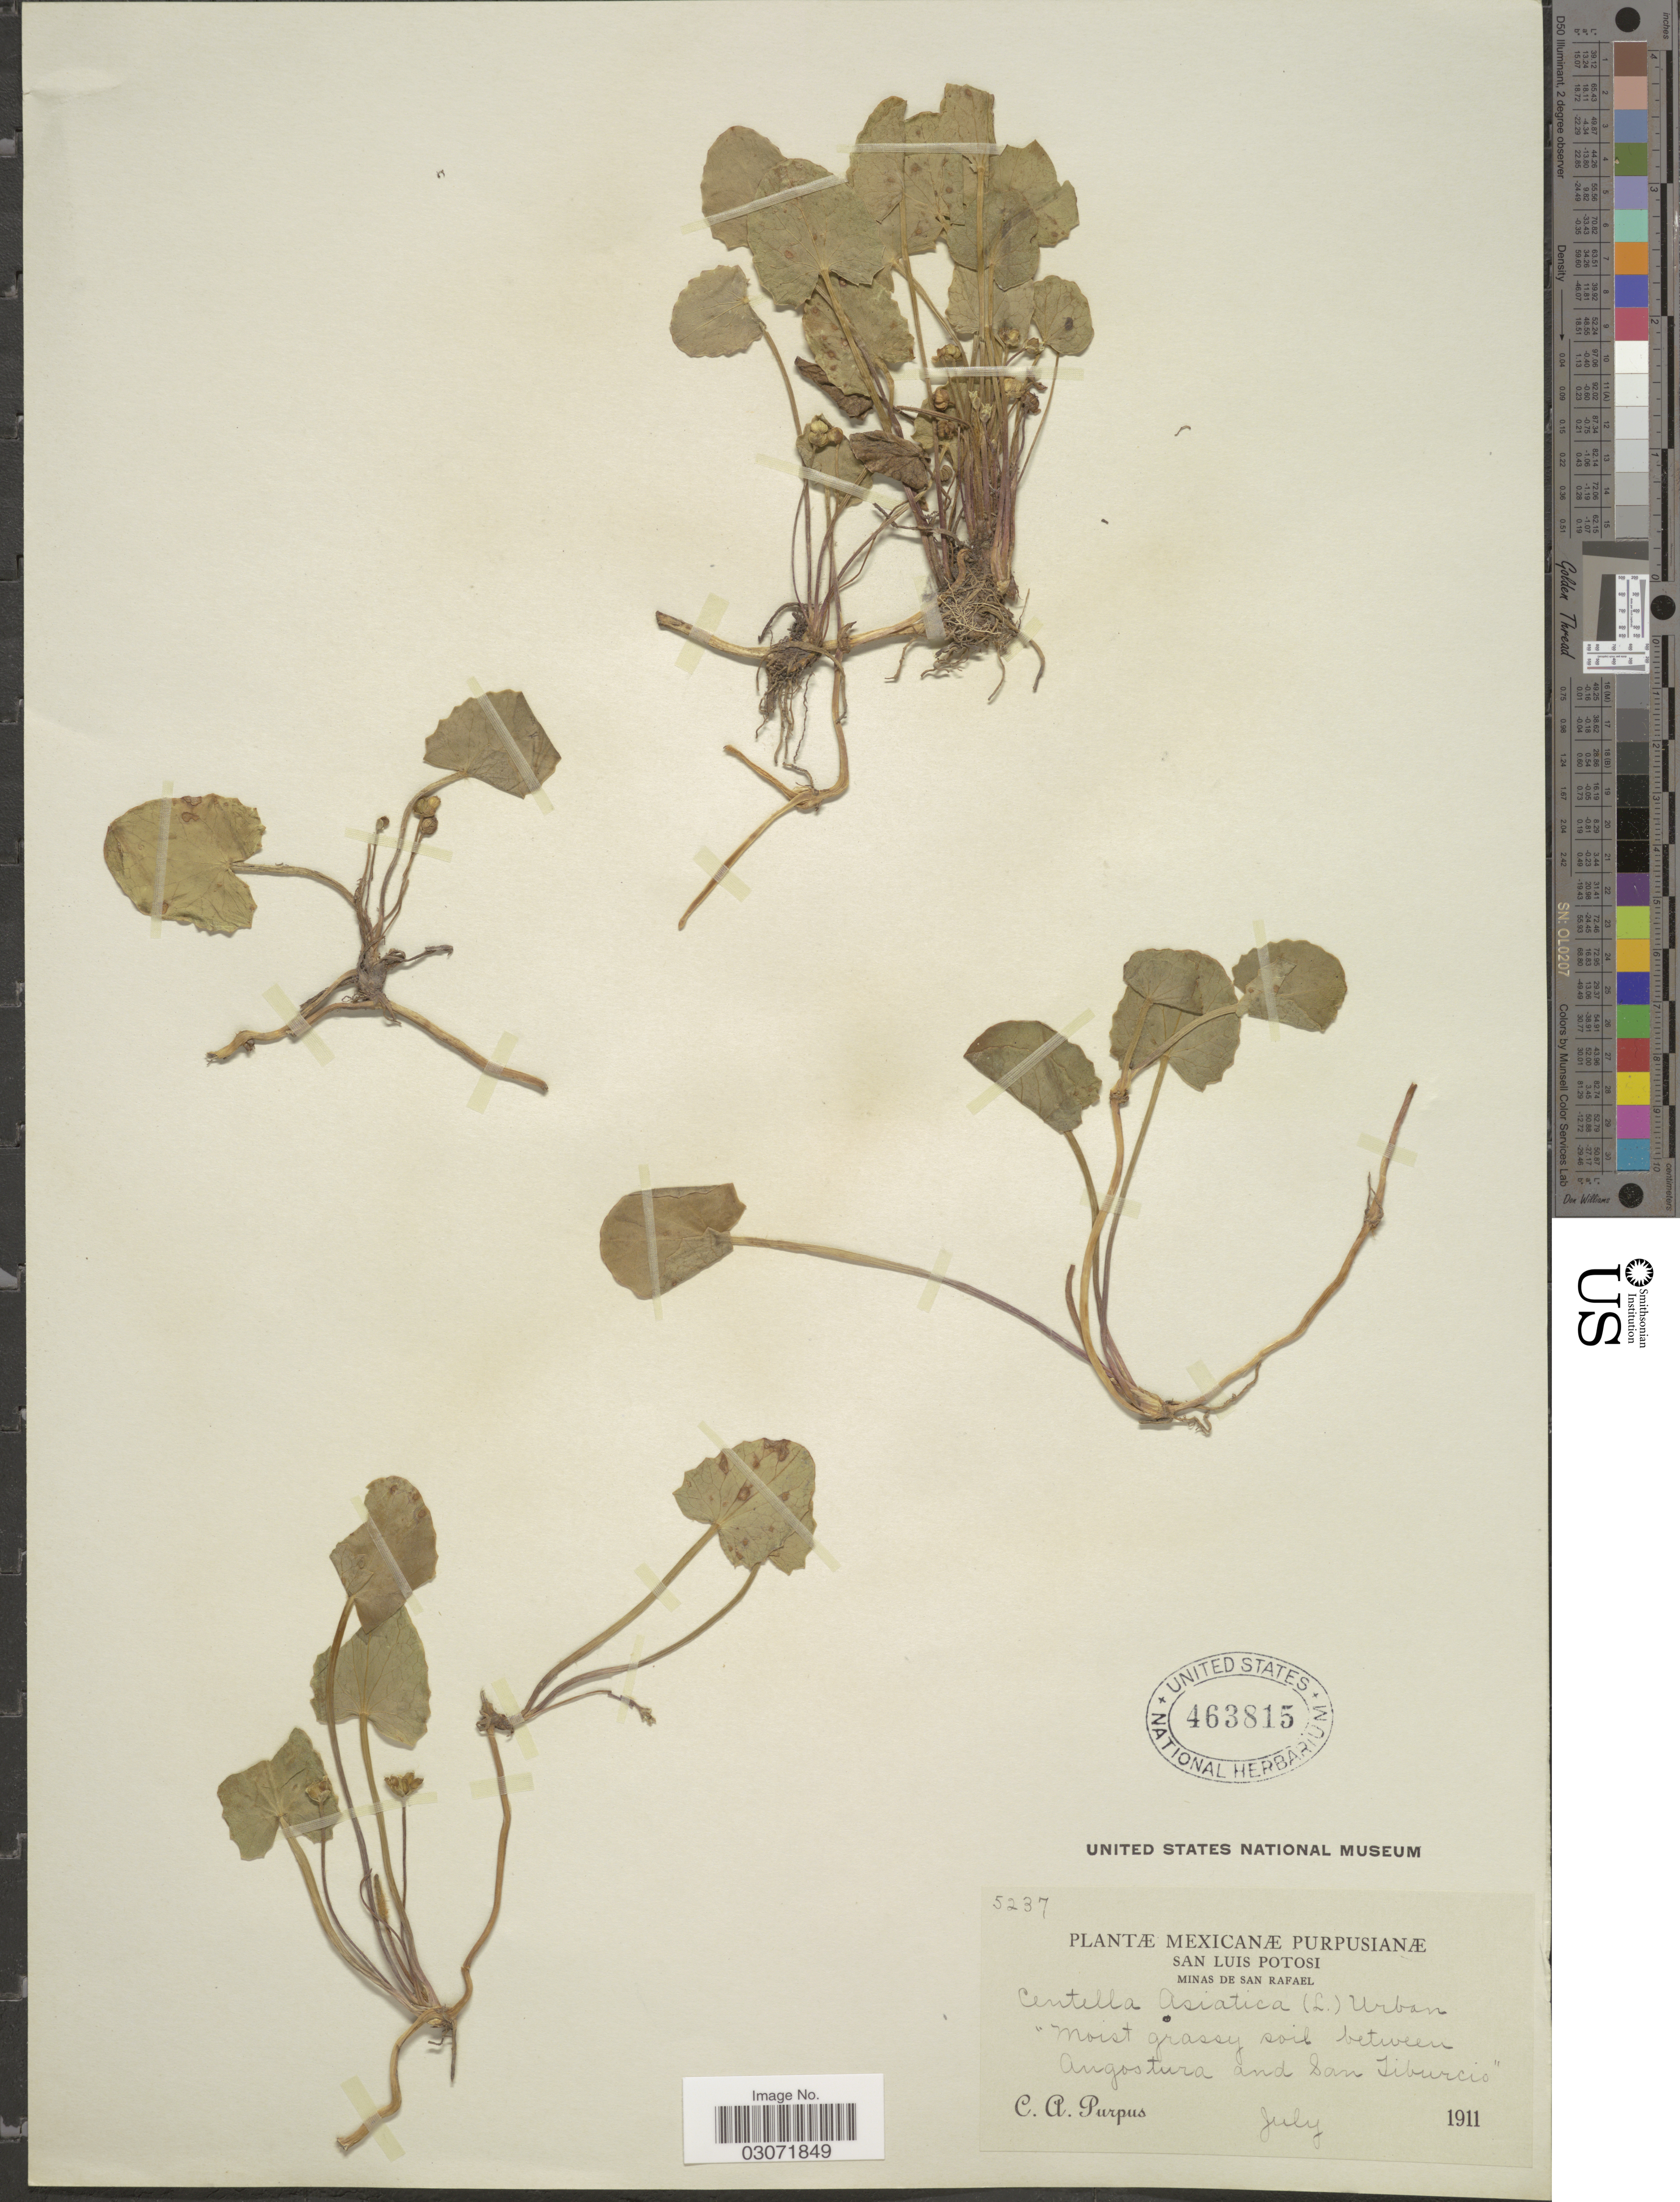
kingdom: Plantae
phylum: Tracheophyta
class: Magnoliopsida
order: Apiales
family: Apiaceae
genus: Centella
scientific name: Centella asiatica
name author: (L.) Urb.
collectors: C. A. Purpus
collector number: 5237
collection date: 1911-07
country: Mexico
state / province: San Luis Potosí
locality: Minas de San Rafael. "Moist grassy soil between Angostura and San Tiburcio."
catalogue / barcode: US 463815